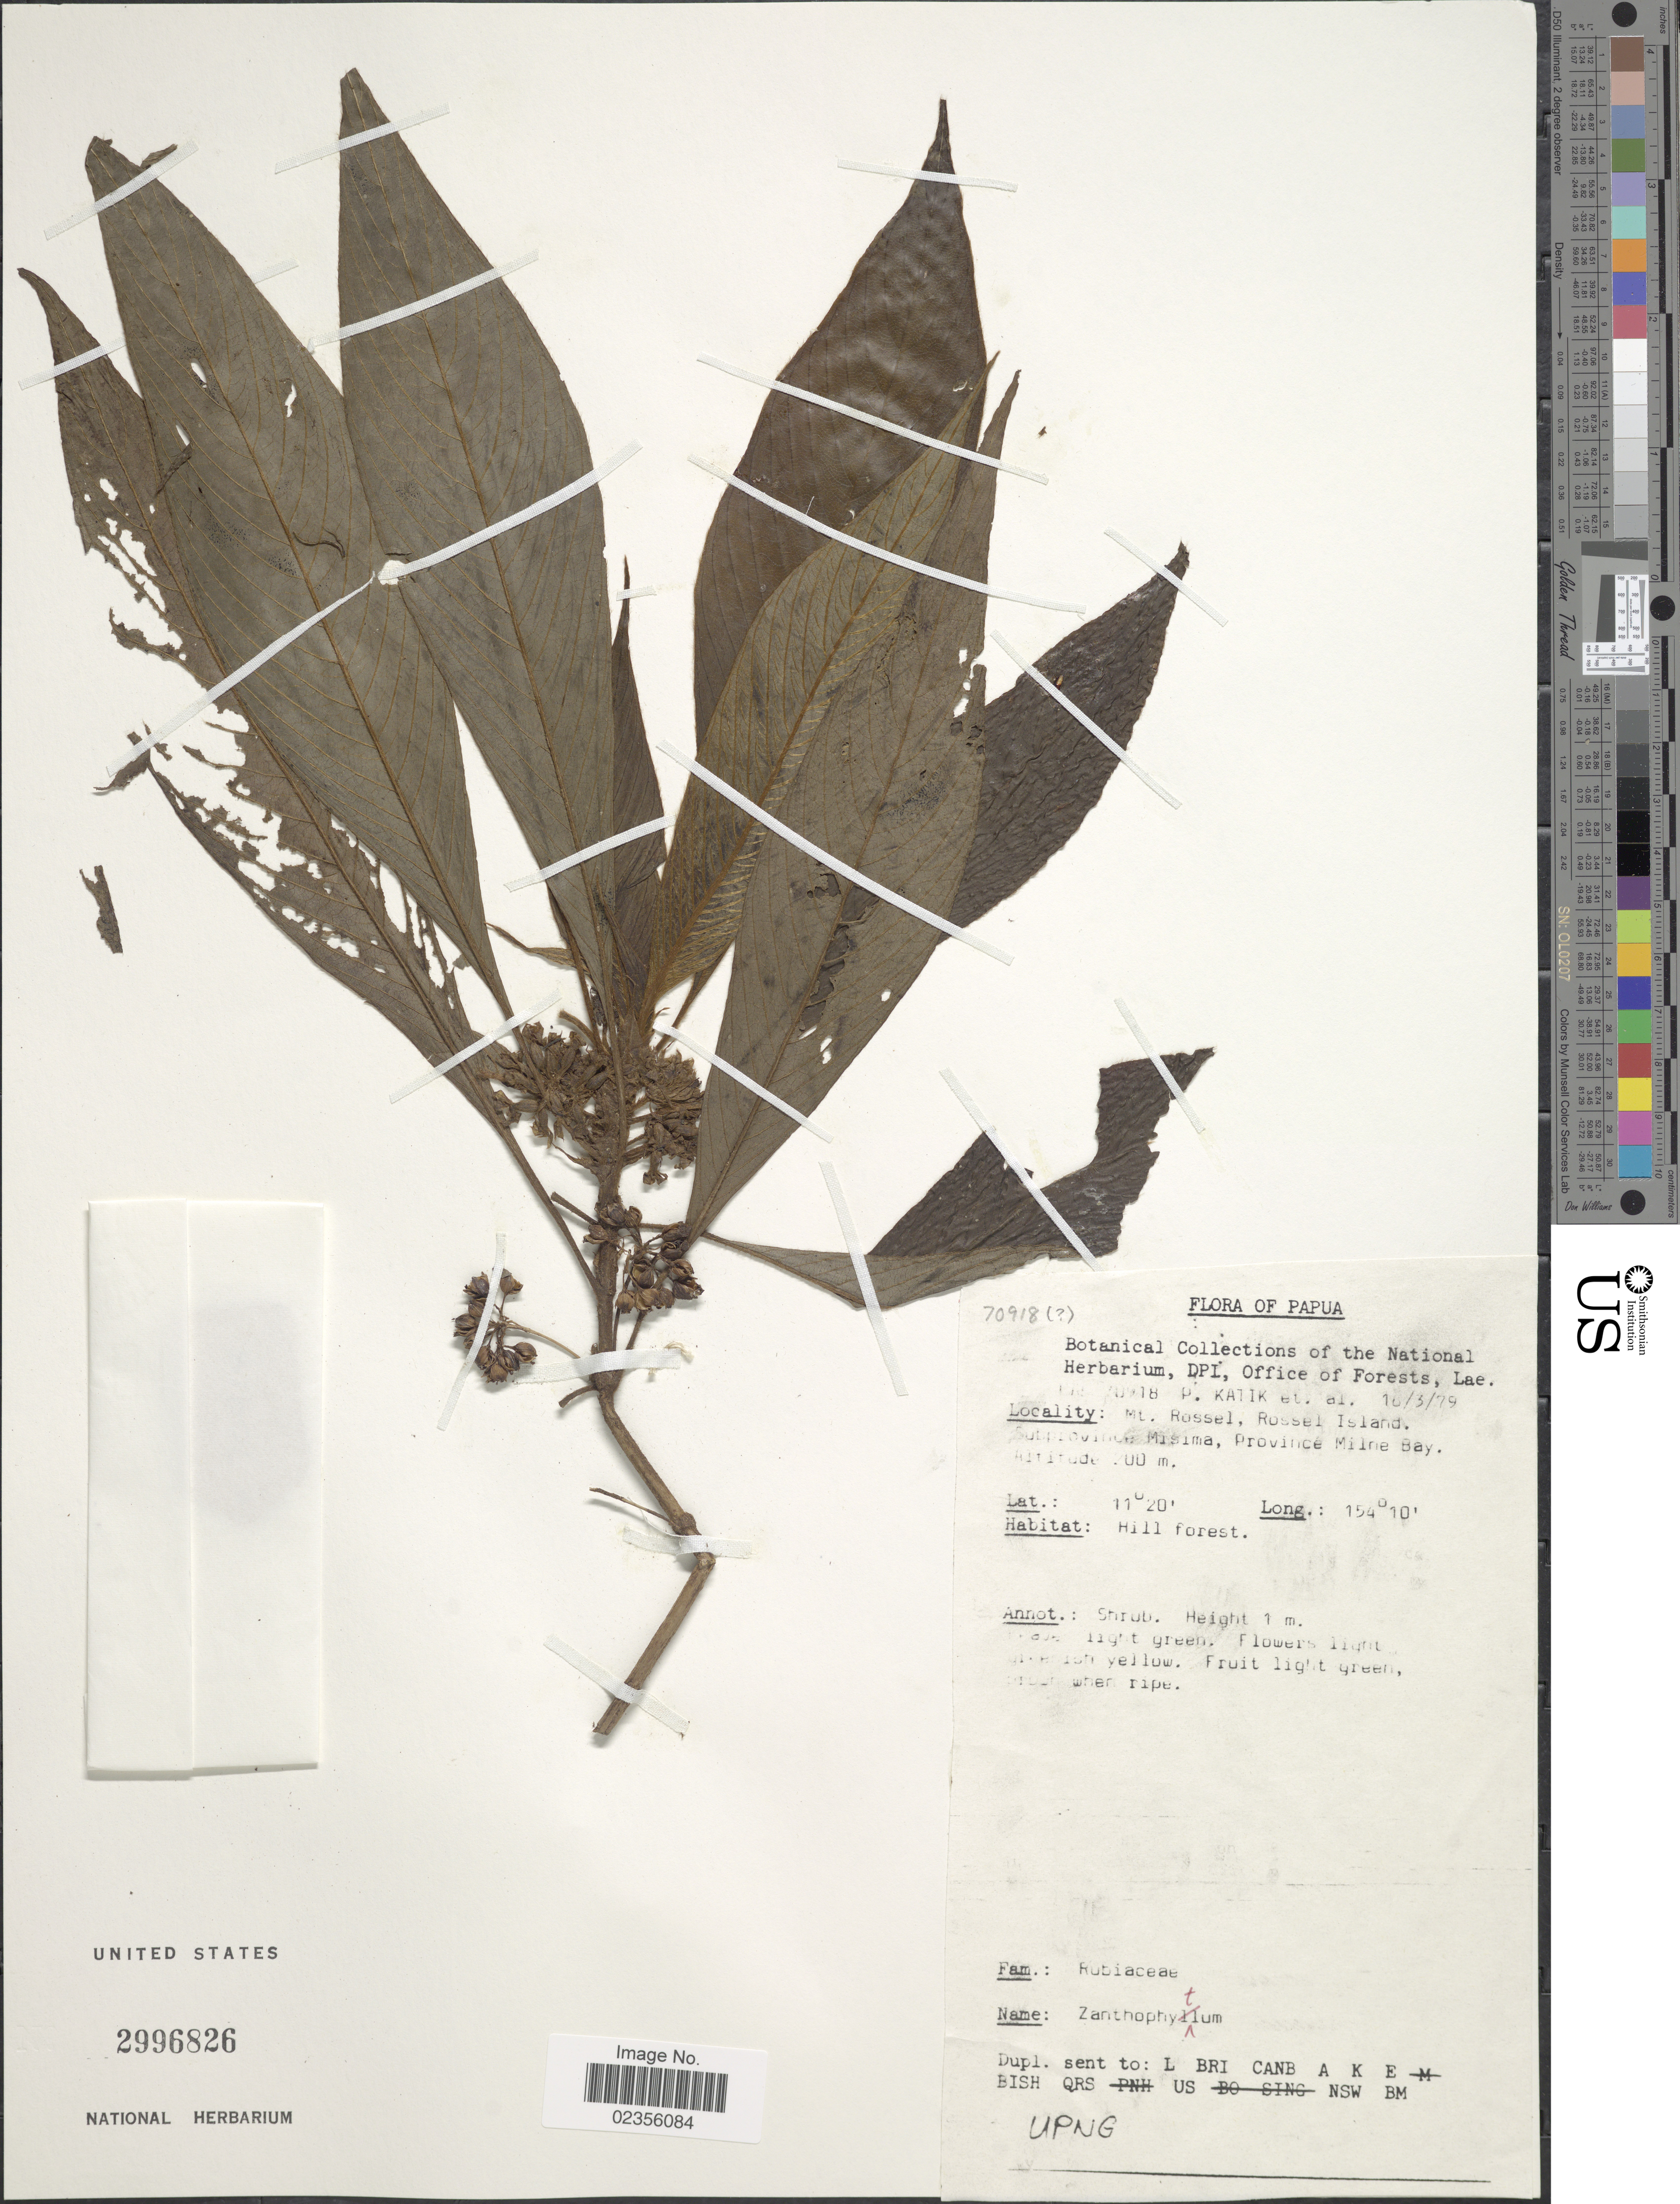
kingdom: Plantae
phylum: Tracheophyta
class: Magnoliopsida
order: Gentianales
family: Rubiaceae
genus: Xanthophytum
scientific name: Xanthophytum sp.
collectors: Katik & et al.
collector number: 70918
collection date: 1979-03-16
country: Papua New Guinea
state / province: Milne Bay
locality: Papua. Mt. Rossel, Rossel Island. Subprovince Misima, Province Milne Bay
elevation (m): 200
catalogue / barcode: US 2996826